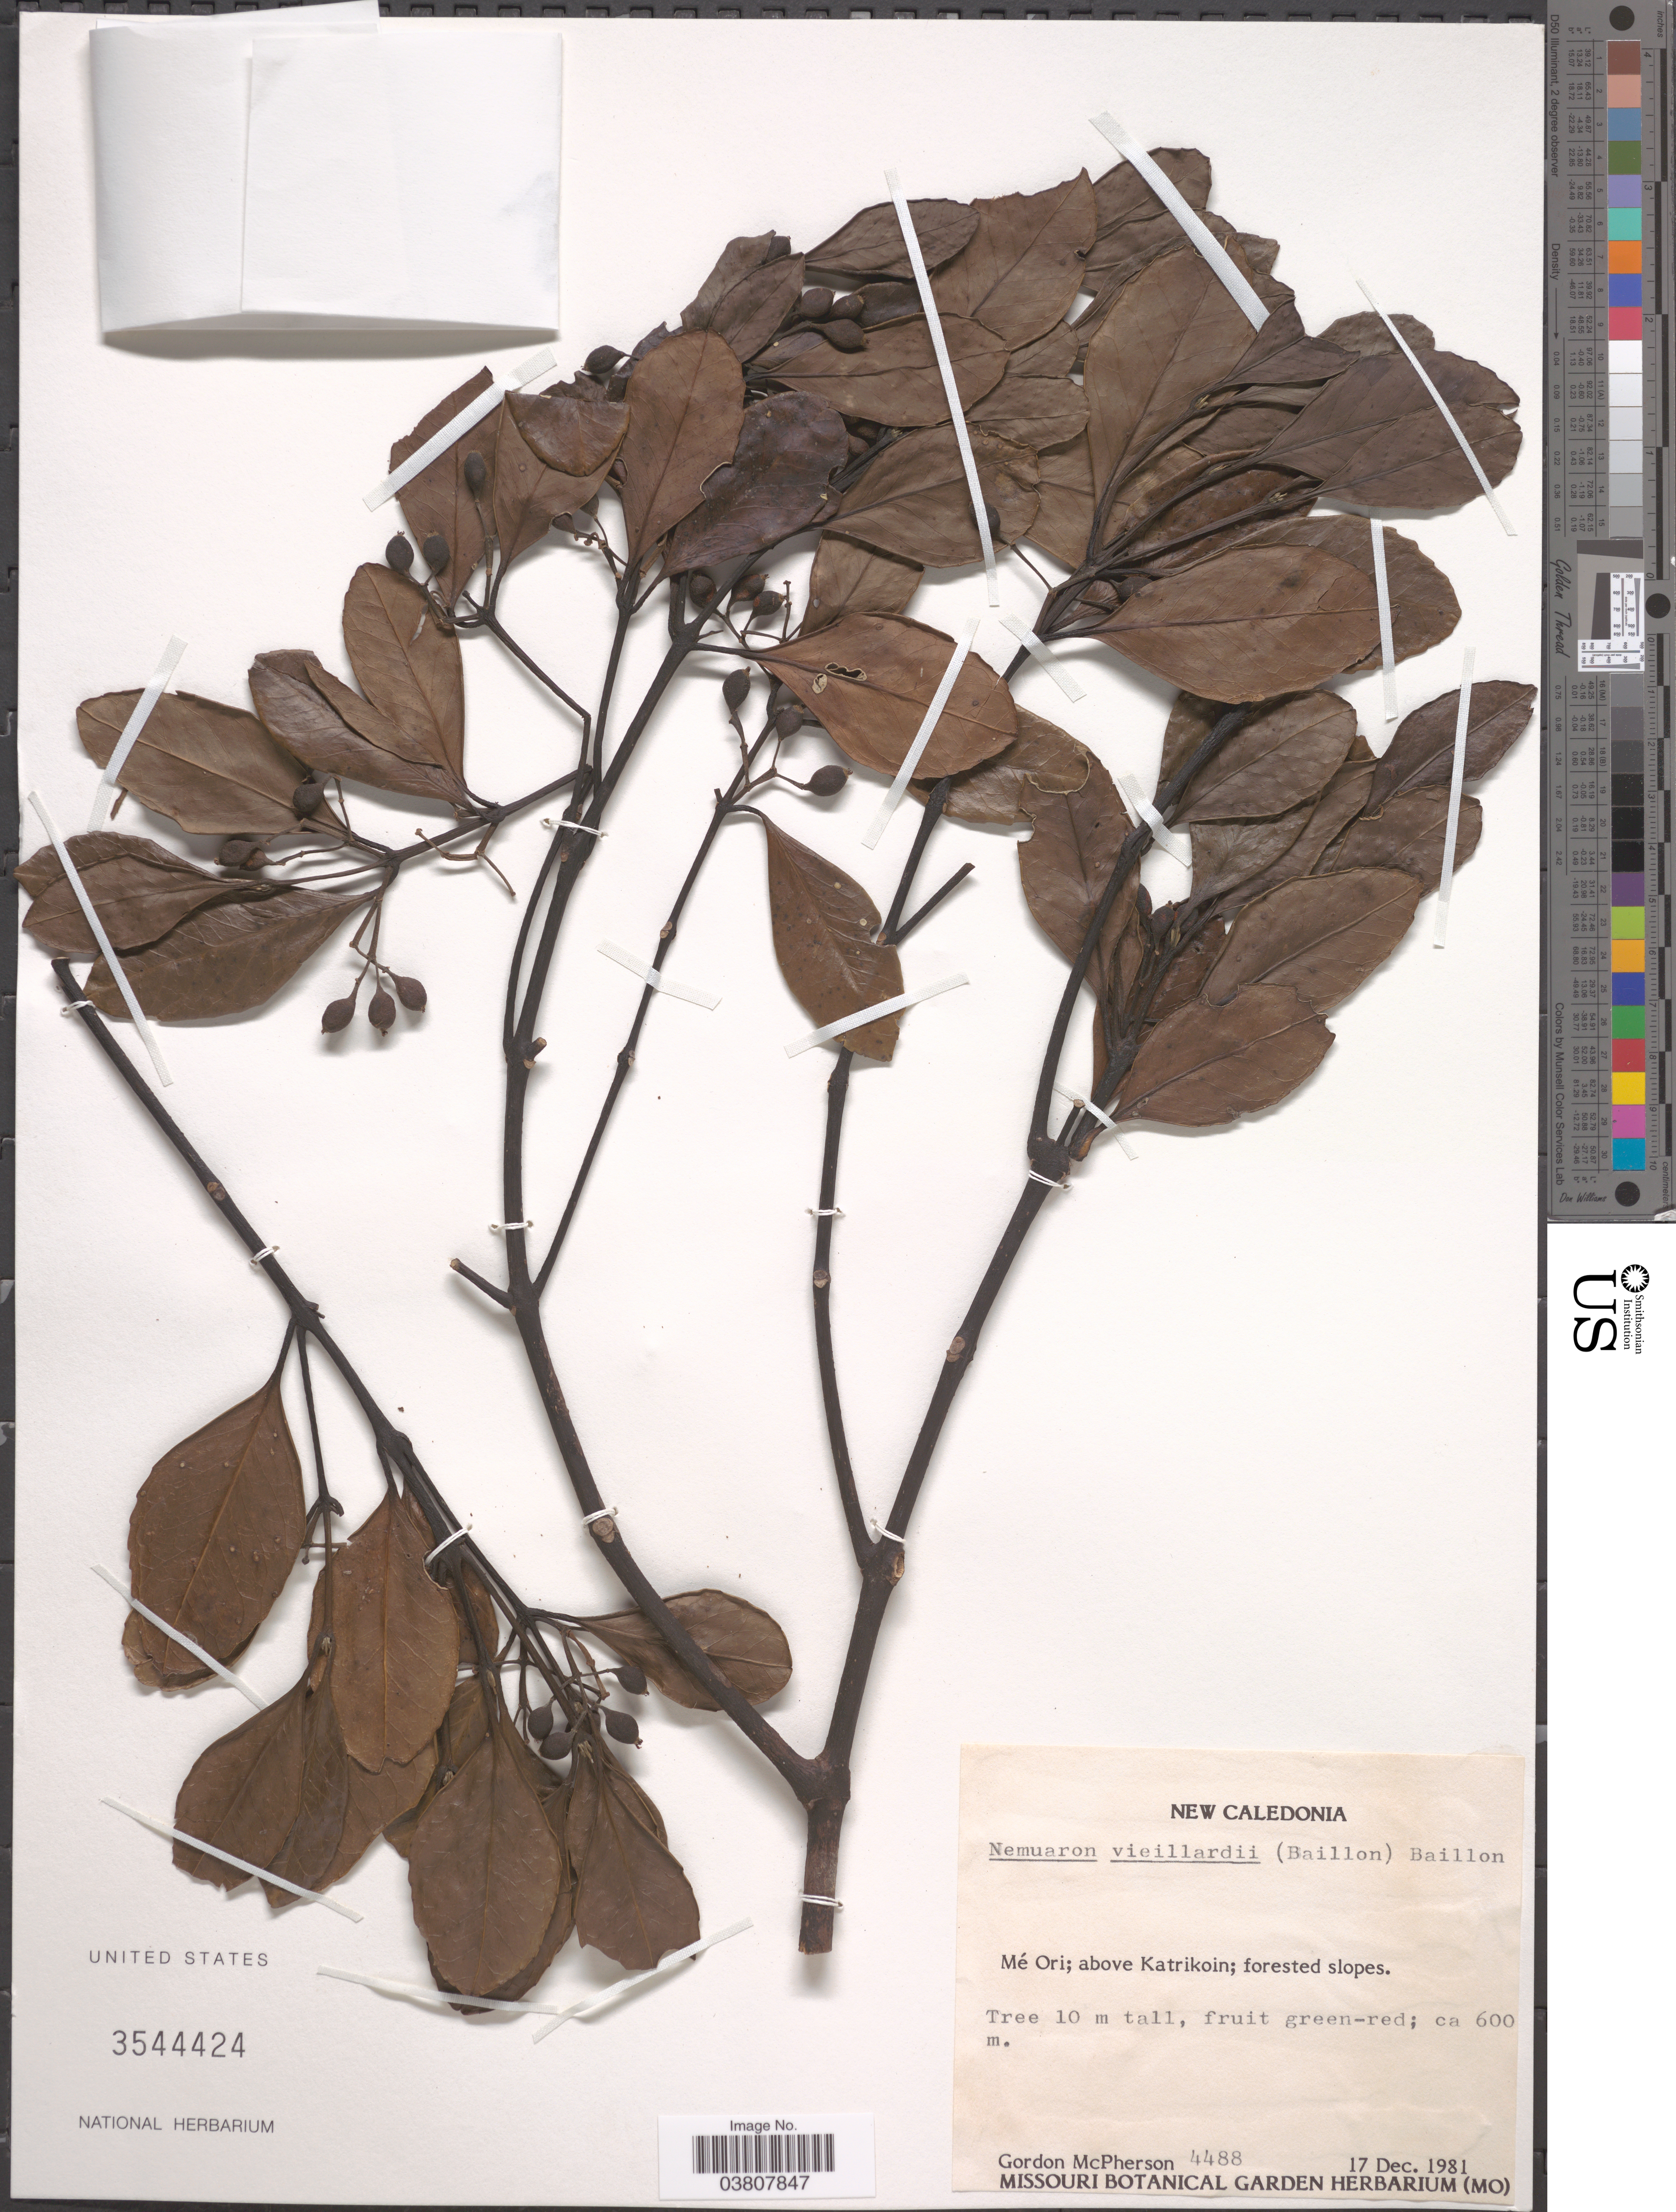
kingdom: Plantae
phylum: Tracheophyta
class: Magnoliopsida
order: Laurales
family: Atherospermataceae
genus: Nemuaron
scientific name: Nemuaron vieillardii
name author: Baill.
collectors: G. D. McPherson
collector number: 4488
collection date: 1981-12-17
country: New Caledonia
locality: Mé Ori; above Katrikoin; forested slopes.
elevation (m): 600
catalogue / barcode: US 3544424